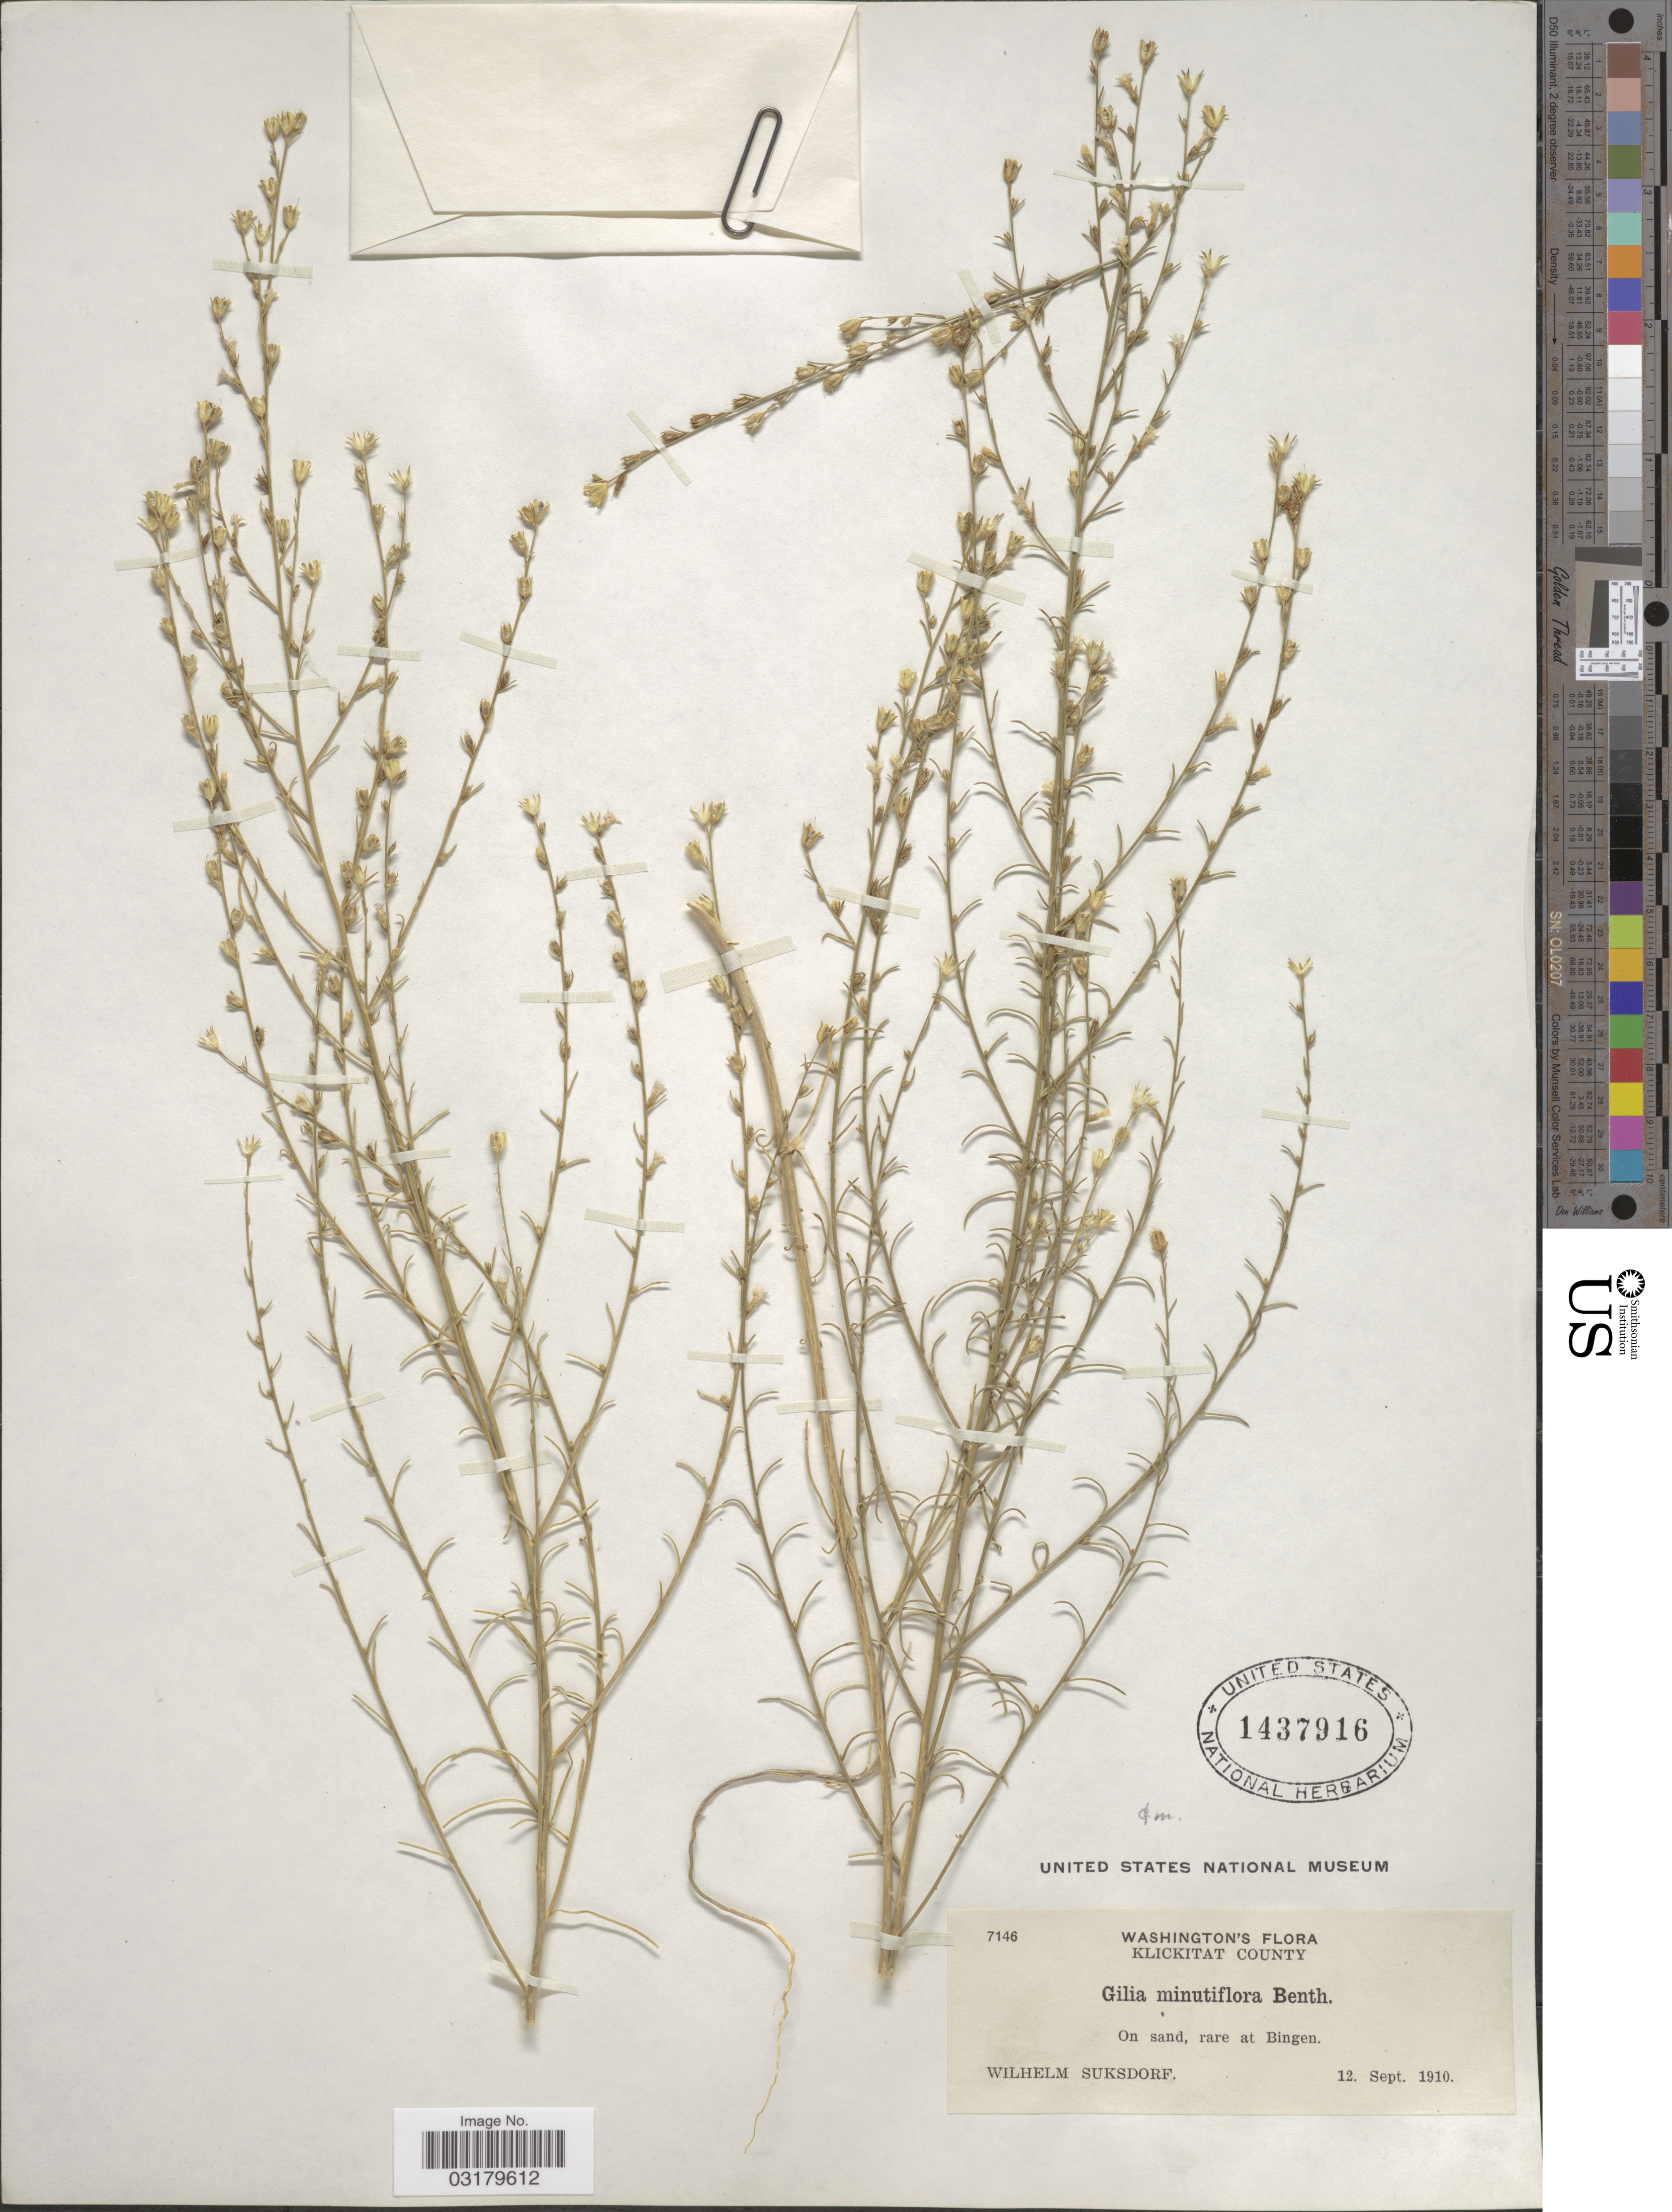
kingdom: Plantae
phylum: Tracheophyta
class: Magnoliopsida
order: Ericales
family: Polemoniaceae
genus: Microgilia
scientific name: Microgilia minutiflora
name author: (J.M. Porter & L.A. Johnson) Benth.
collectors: W. N. Suksdorf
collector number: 7146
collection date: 1910-09-12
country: United States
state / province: Washington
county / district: Klickitat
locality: Klickitat County. On sand, rare at Bingen.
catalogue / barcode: US 1437916